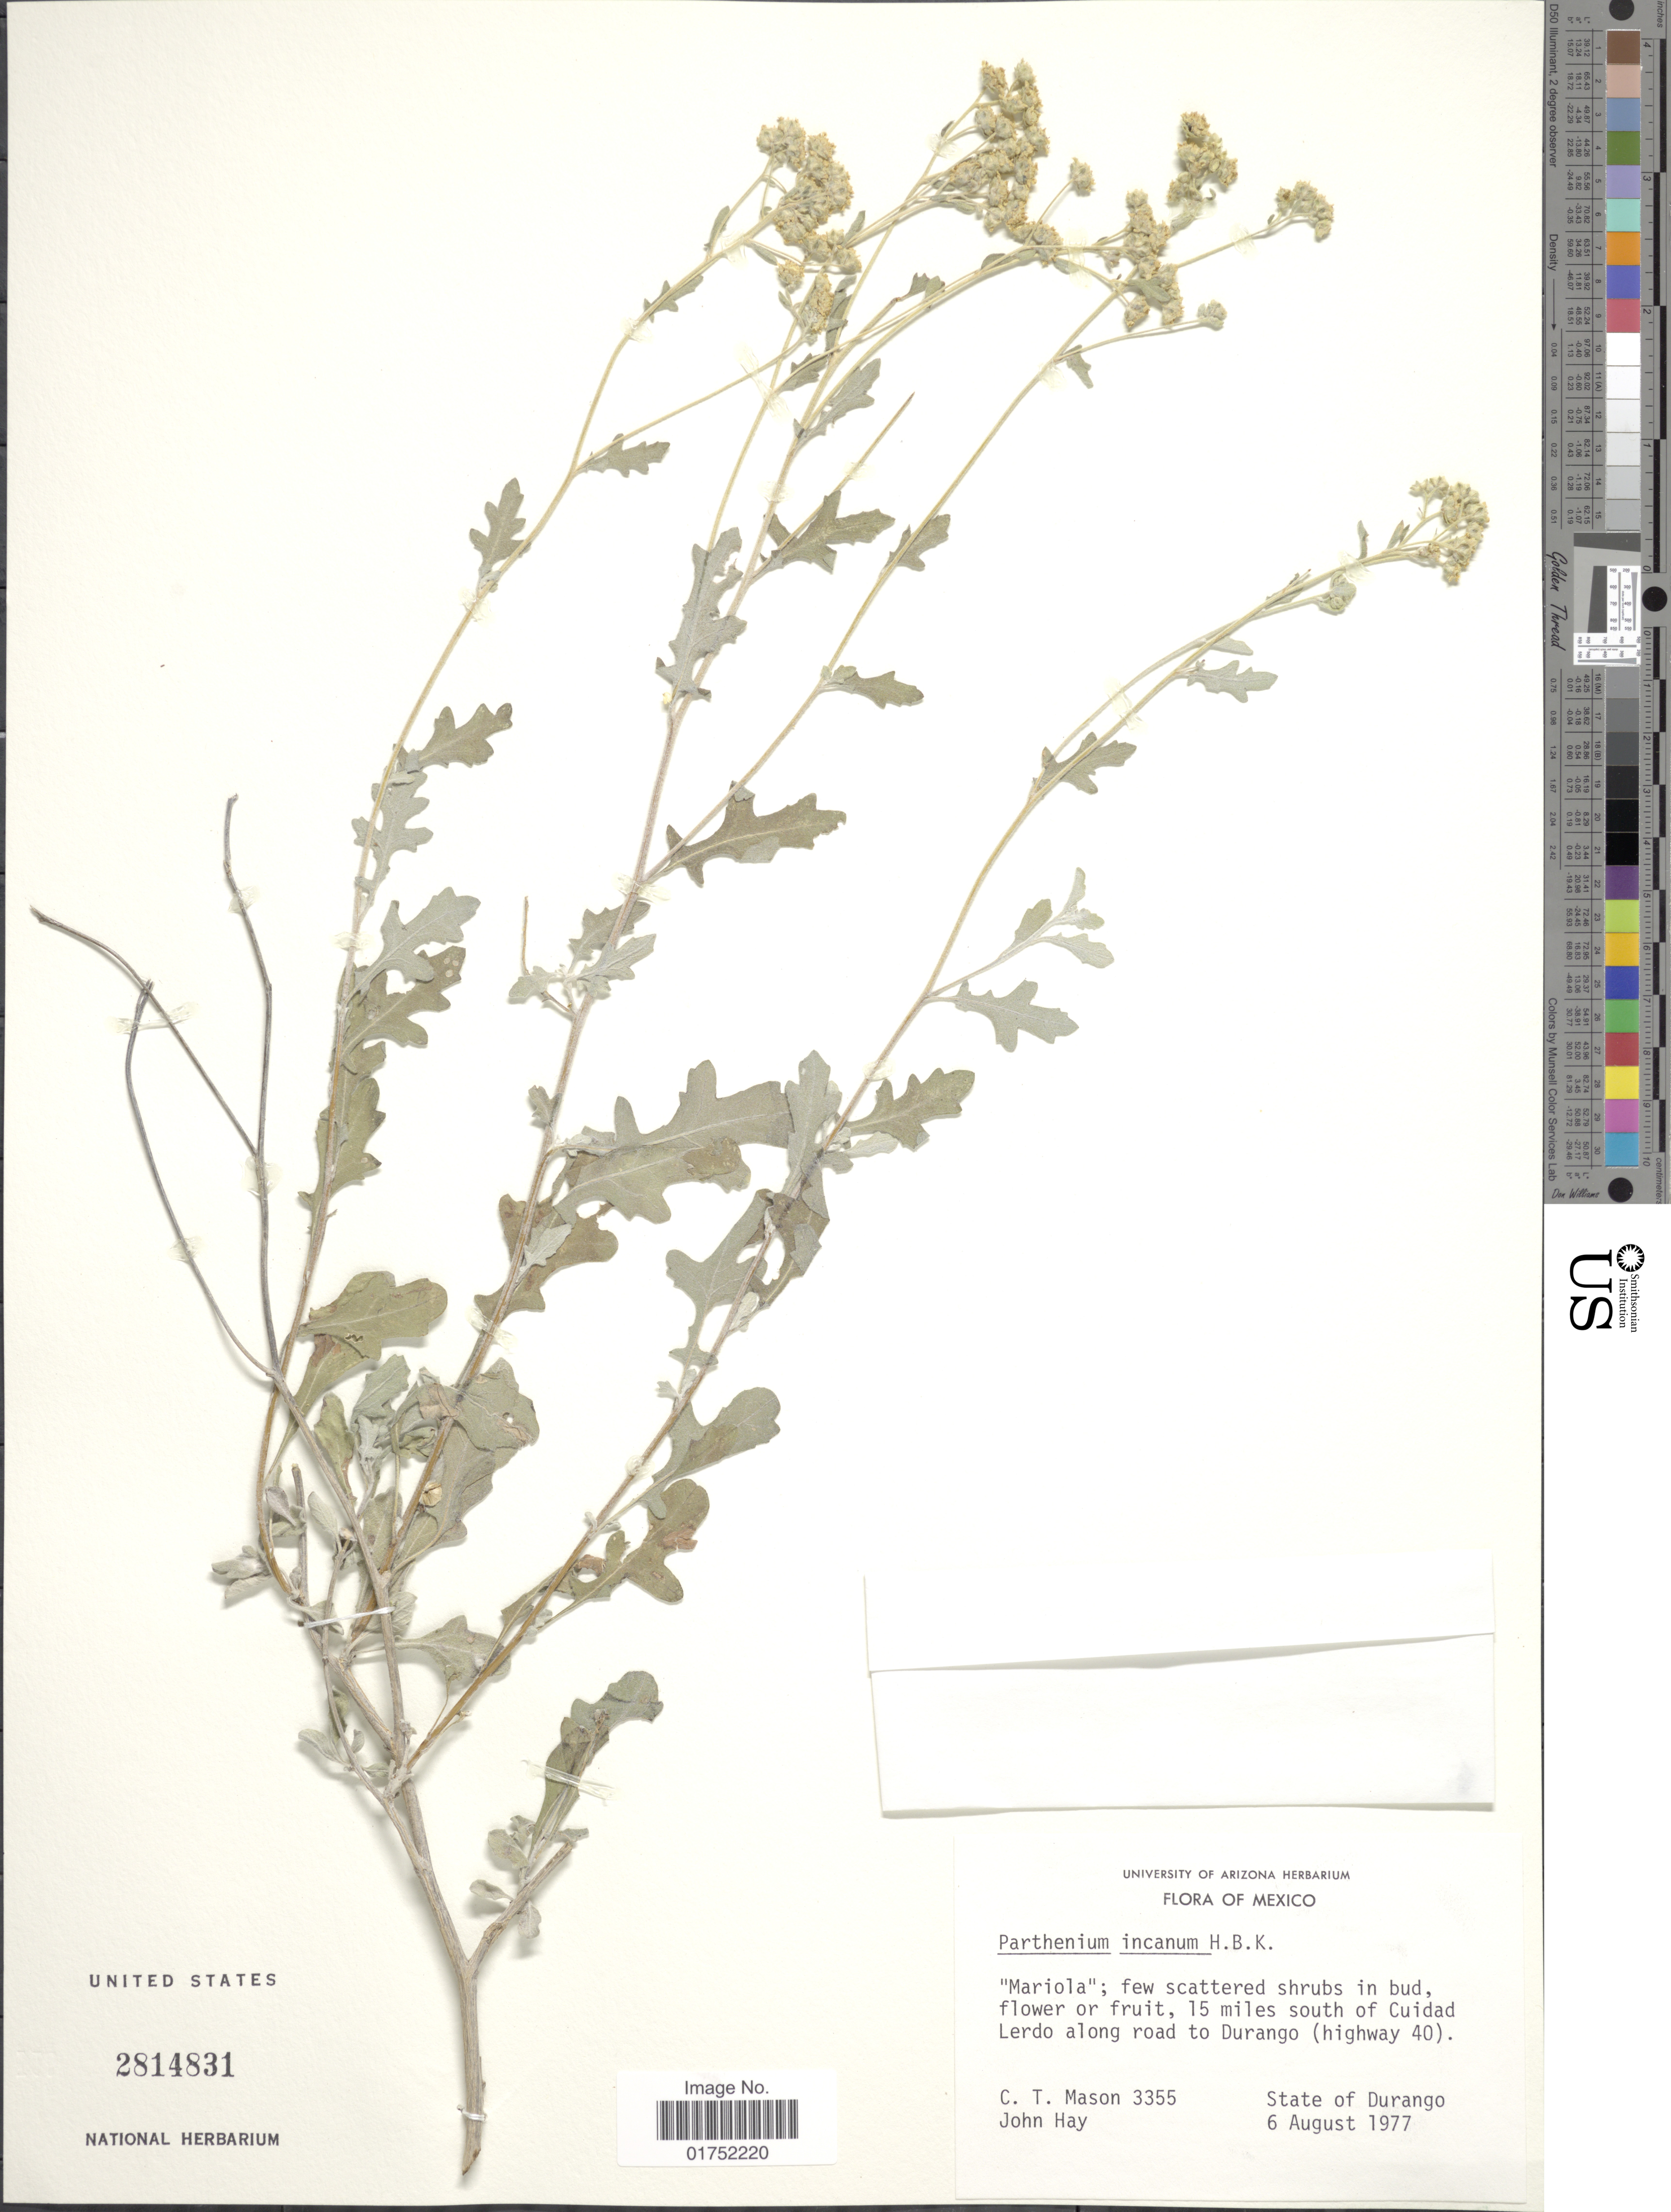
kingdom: Plantae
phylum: Tracheophyta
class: Magnoliopsida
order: Asterales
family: Asteraceae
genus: Parthenium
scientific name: Parthenium incanum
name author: Kunth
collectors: C. T. Mason & J. Hay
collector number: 3355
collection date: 1977-08-06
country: Mexico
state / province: Durango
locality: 15 miles south of Cuidad Lerdo along road to Durango (highway 40)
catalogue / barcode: US 2814831